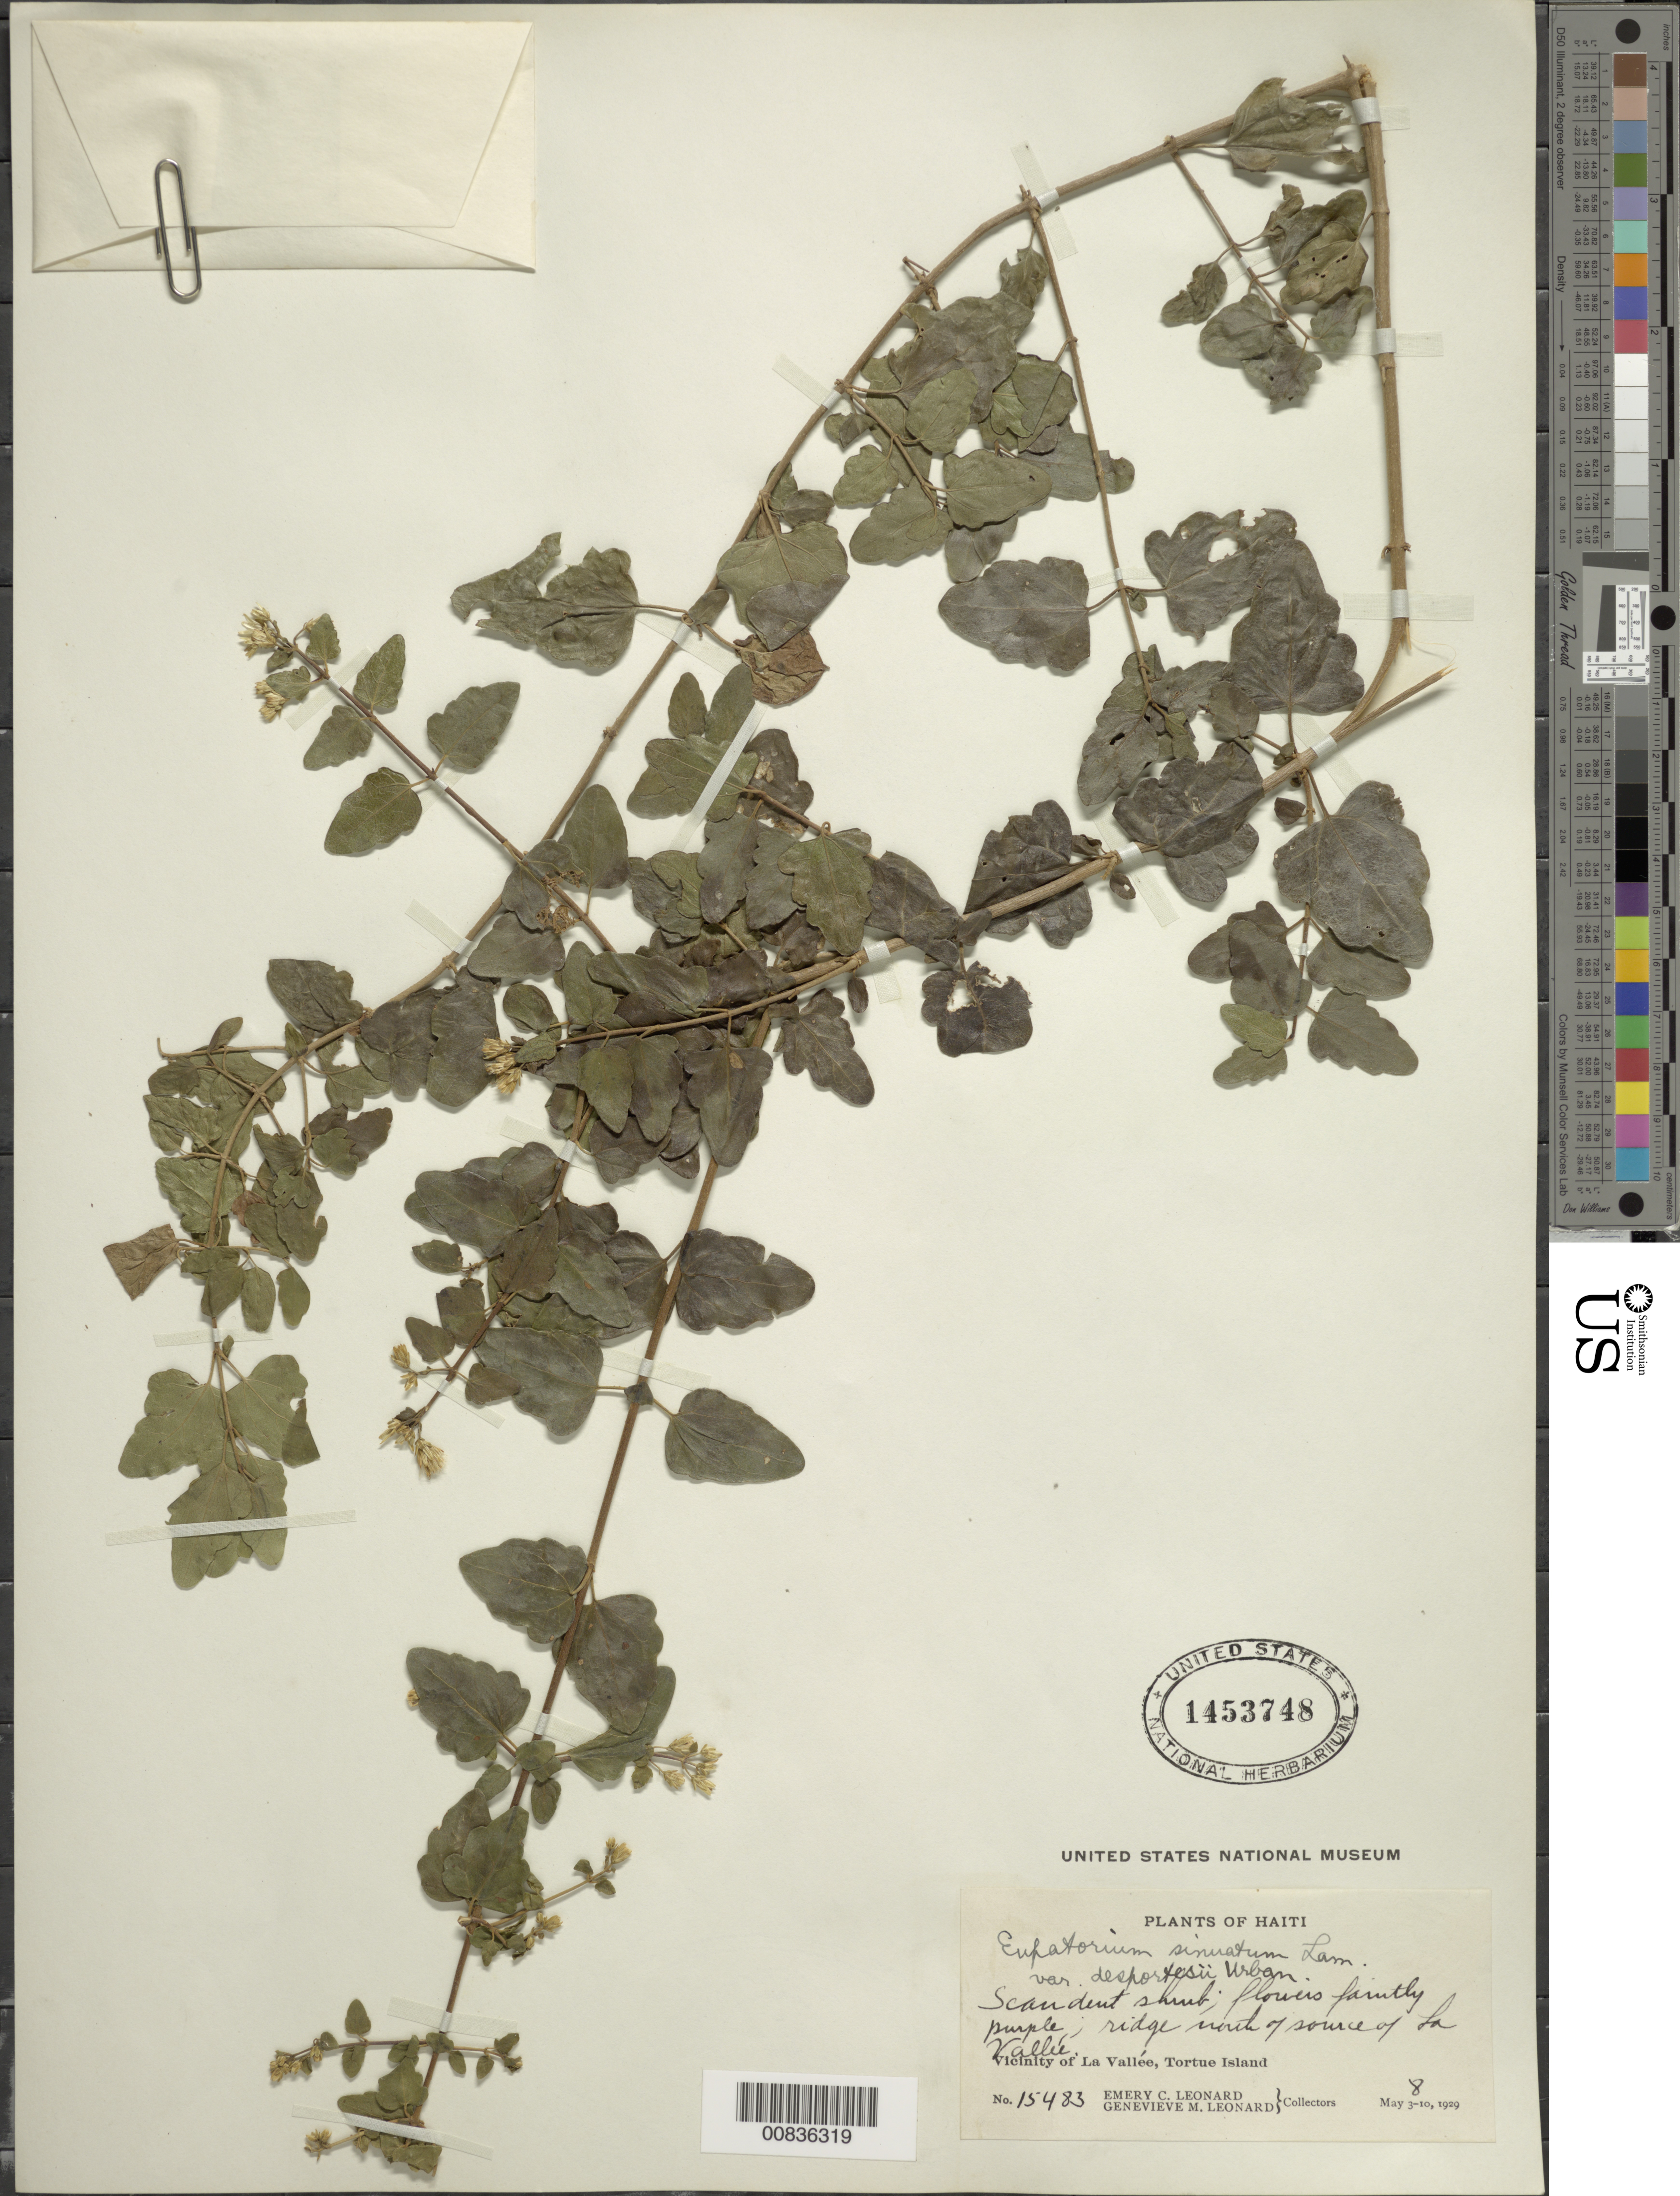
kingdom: Plantae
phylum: Tracheophyta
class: Magnoliopsida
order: Asterales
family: Asteraceae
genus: Chromolaena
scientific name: Chromolaena sinuata var. desportesii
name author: Urb.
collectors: E. C. Leonard & G. M. Leonard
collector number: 15483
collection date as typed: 08 May 1929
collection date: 1929-05-08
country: Haiti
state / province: Nord-Ouest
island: Île de la Tortue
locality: Vicinity of La Vallée, ridge north of source of town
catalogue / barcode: US 1453748